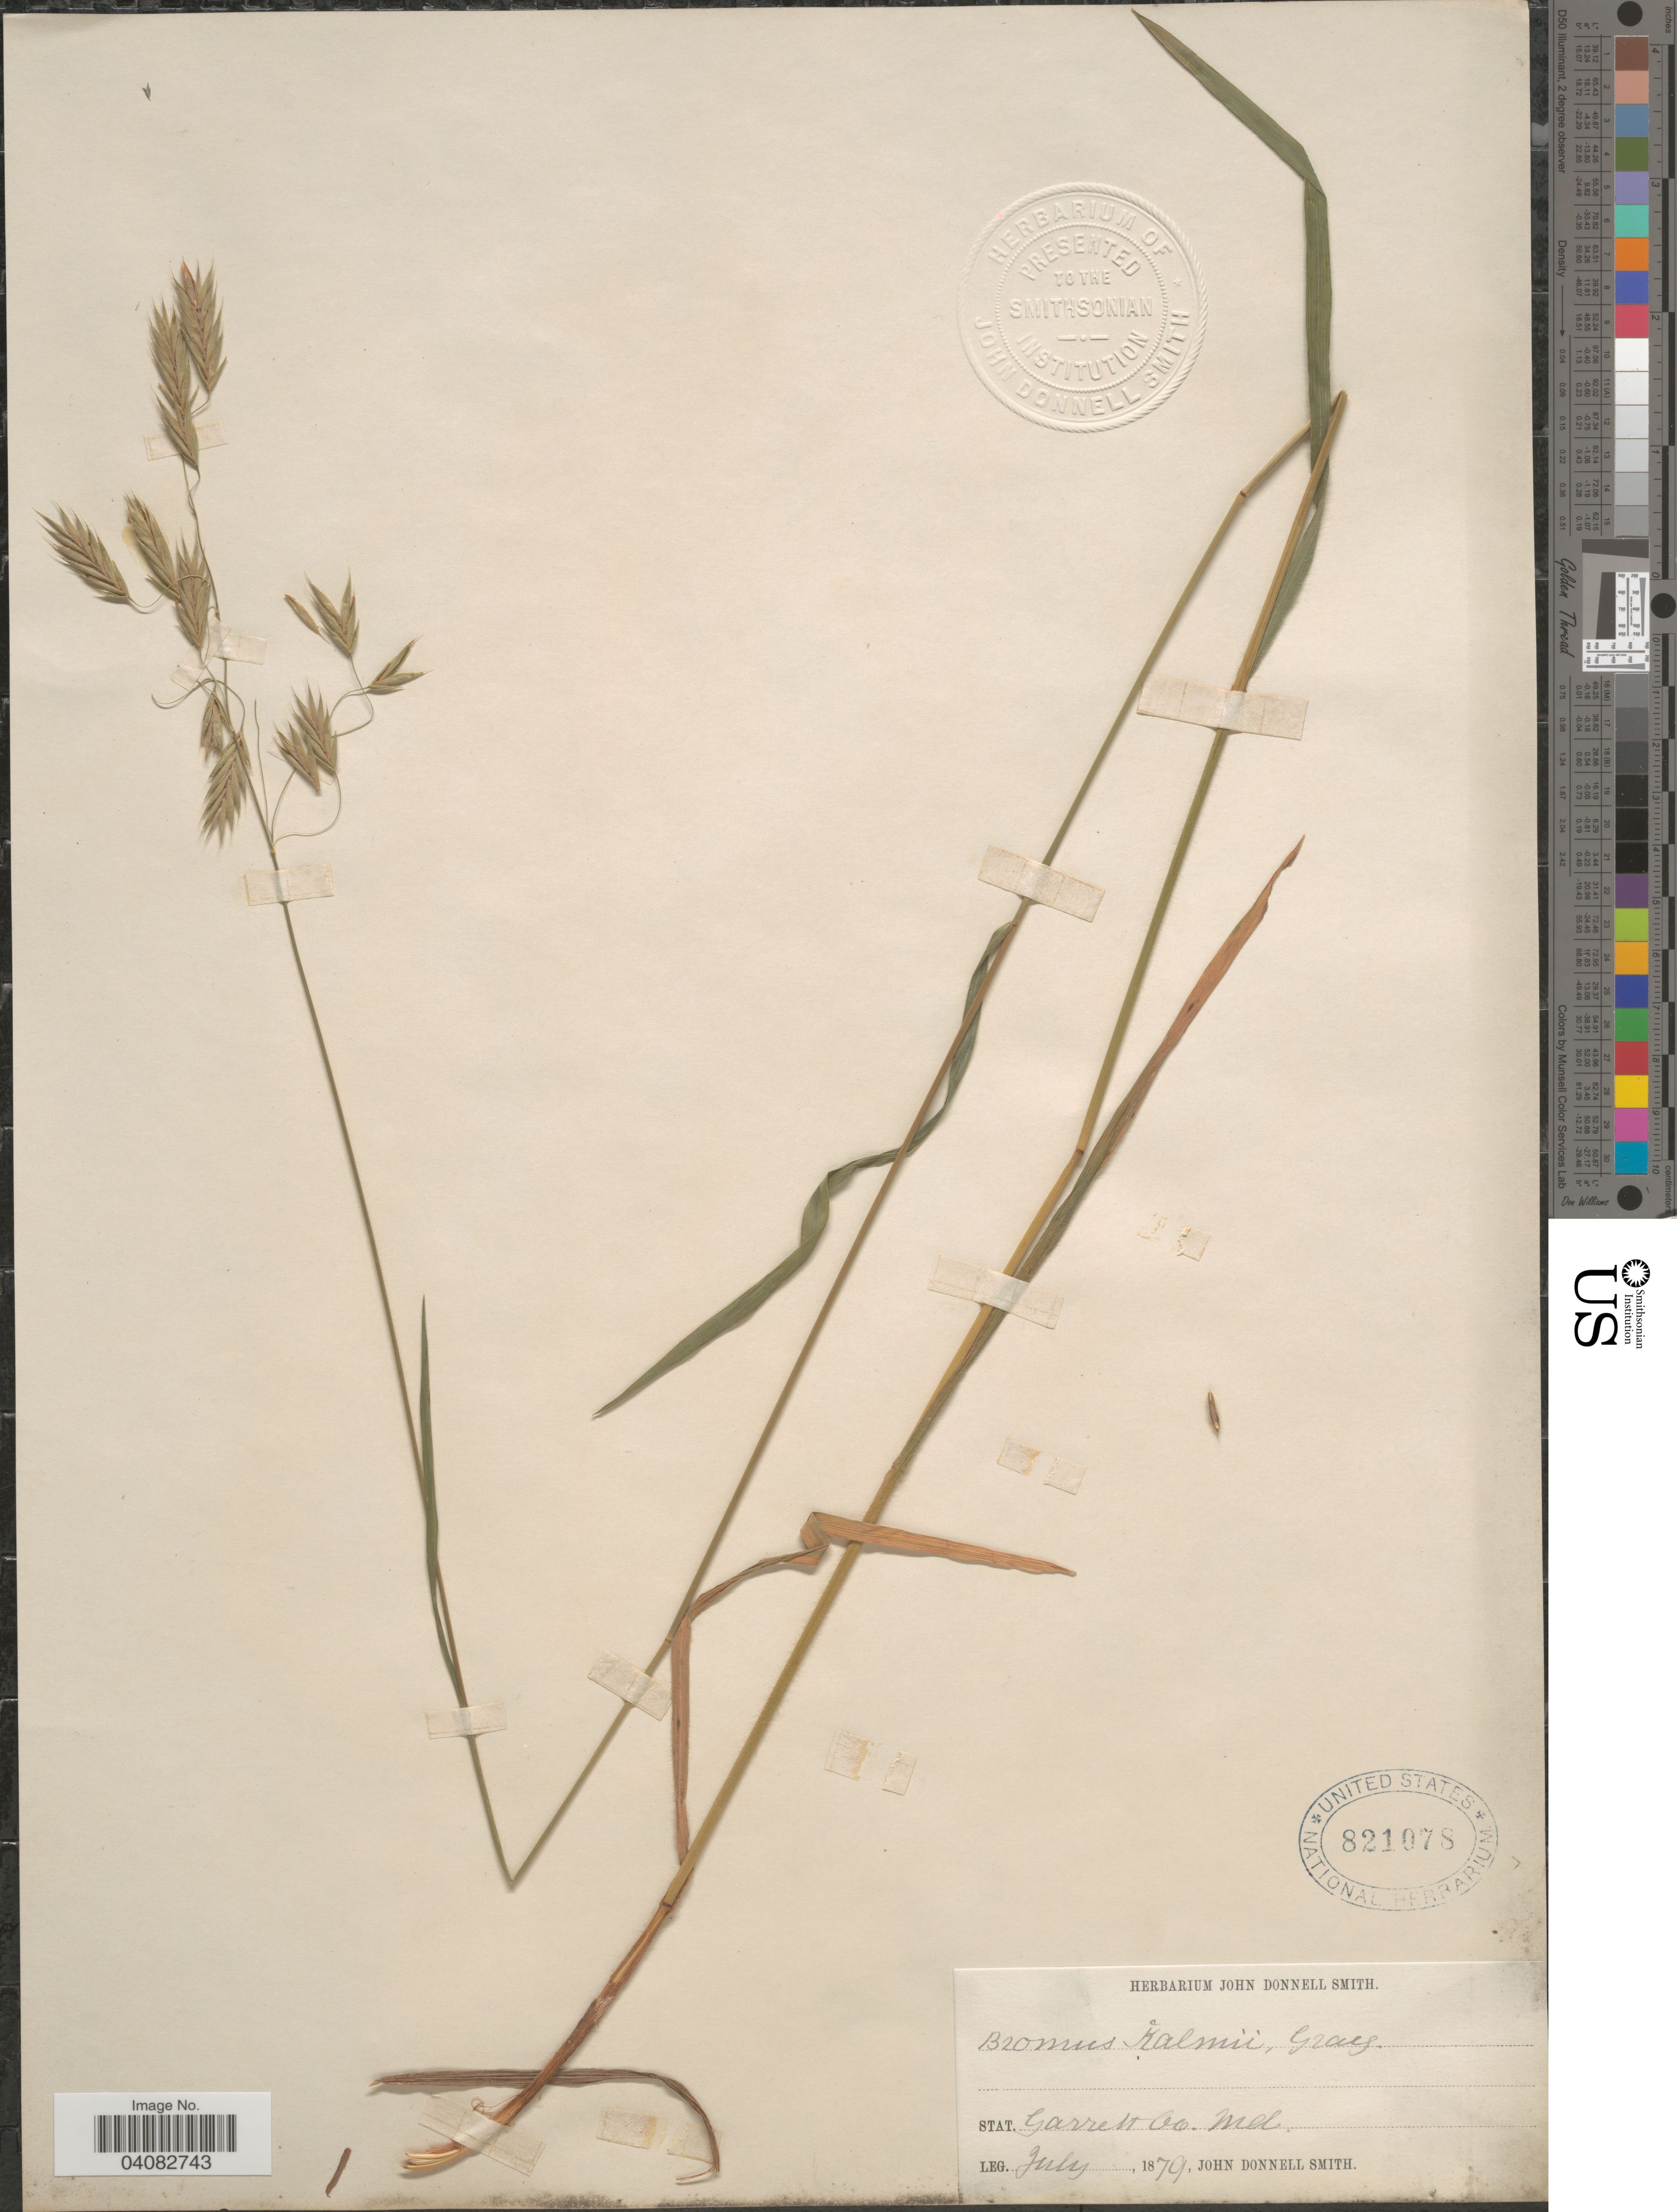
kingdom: Plantae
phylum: Tracheophyta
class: Liliopsida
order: Poales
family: Poaceae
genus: Bromus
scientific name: Bromus kalmii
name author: A. Gray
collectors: J. Donnell Smith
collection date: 1879-07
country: United States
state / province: Maryland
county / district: Garrett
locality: Garrett Co.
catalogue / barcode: US 821078